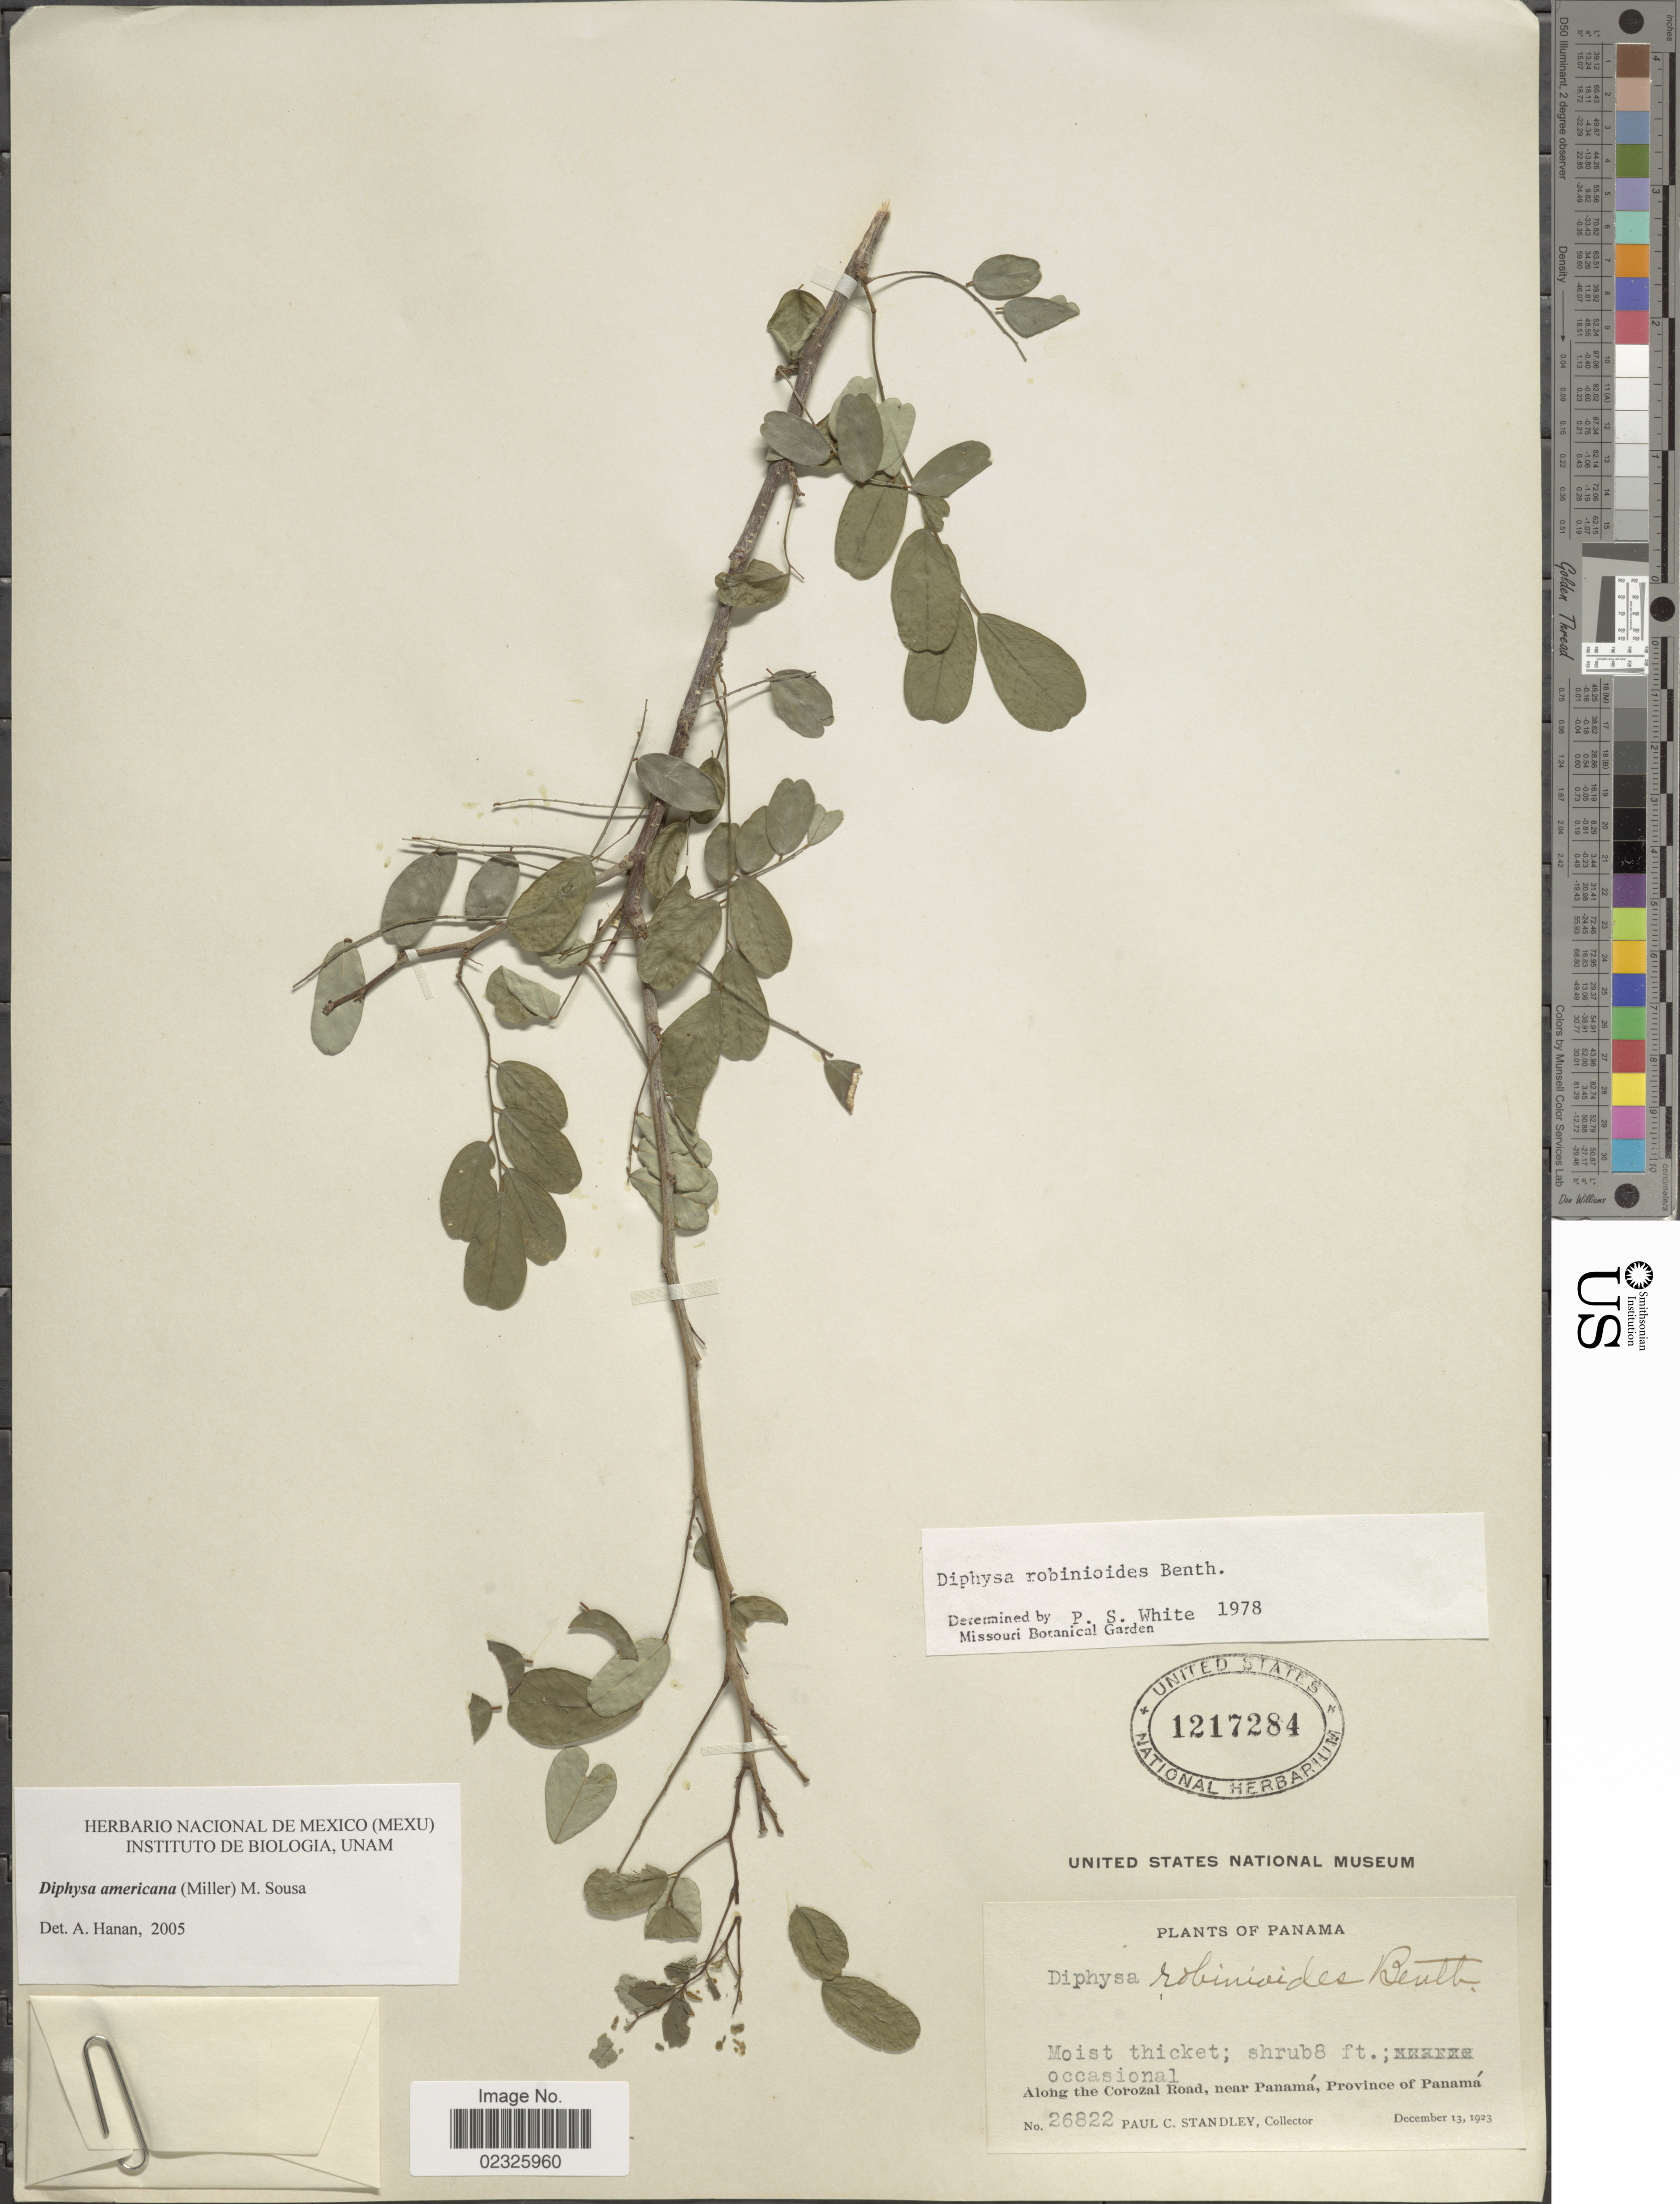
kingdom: Plantae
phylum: Tracheophyta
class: Magnoliopsida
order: Fabales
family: Fabaceae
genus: Diphysa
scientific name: Diphysa americana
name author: (Mill.) M. Sousa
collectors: P. C. Standley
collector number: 26822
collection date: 1923-12-13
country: Panama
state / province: Panamá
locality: Moist thicket, along the Corozal Road, near Panamá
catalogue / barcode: US 1217284